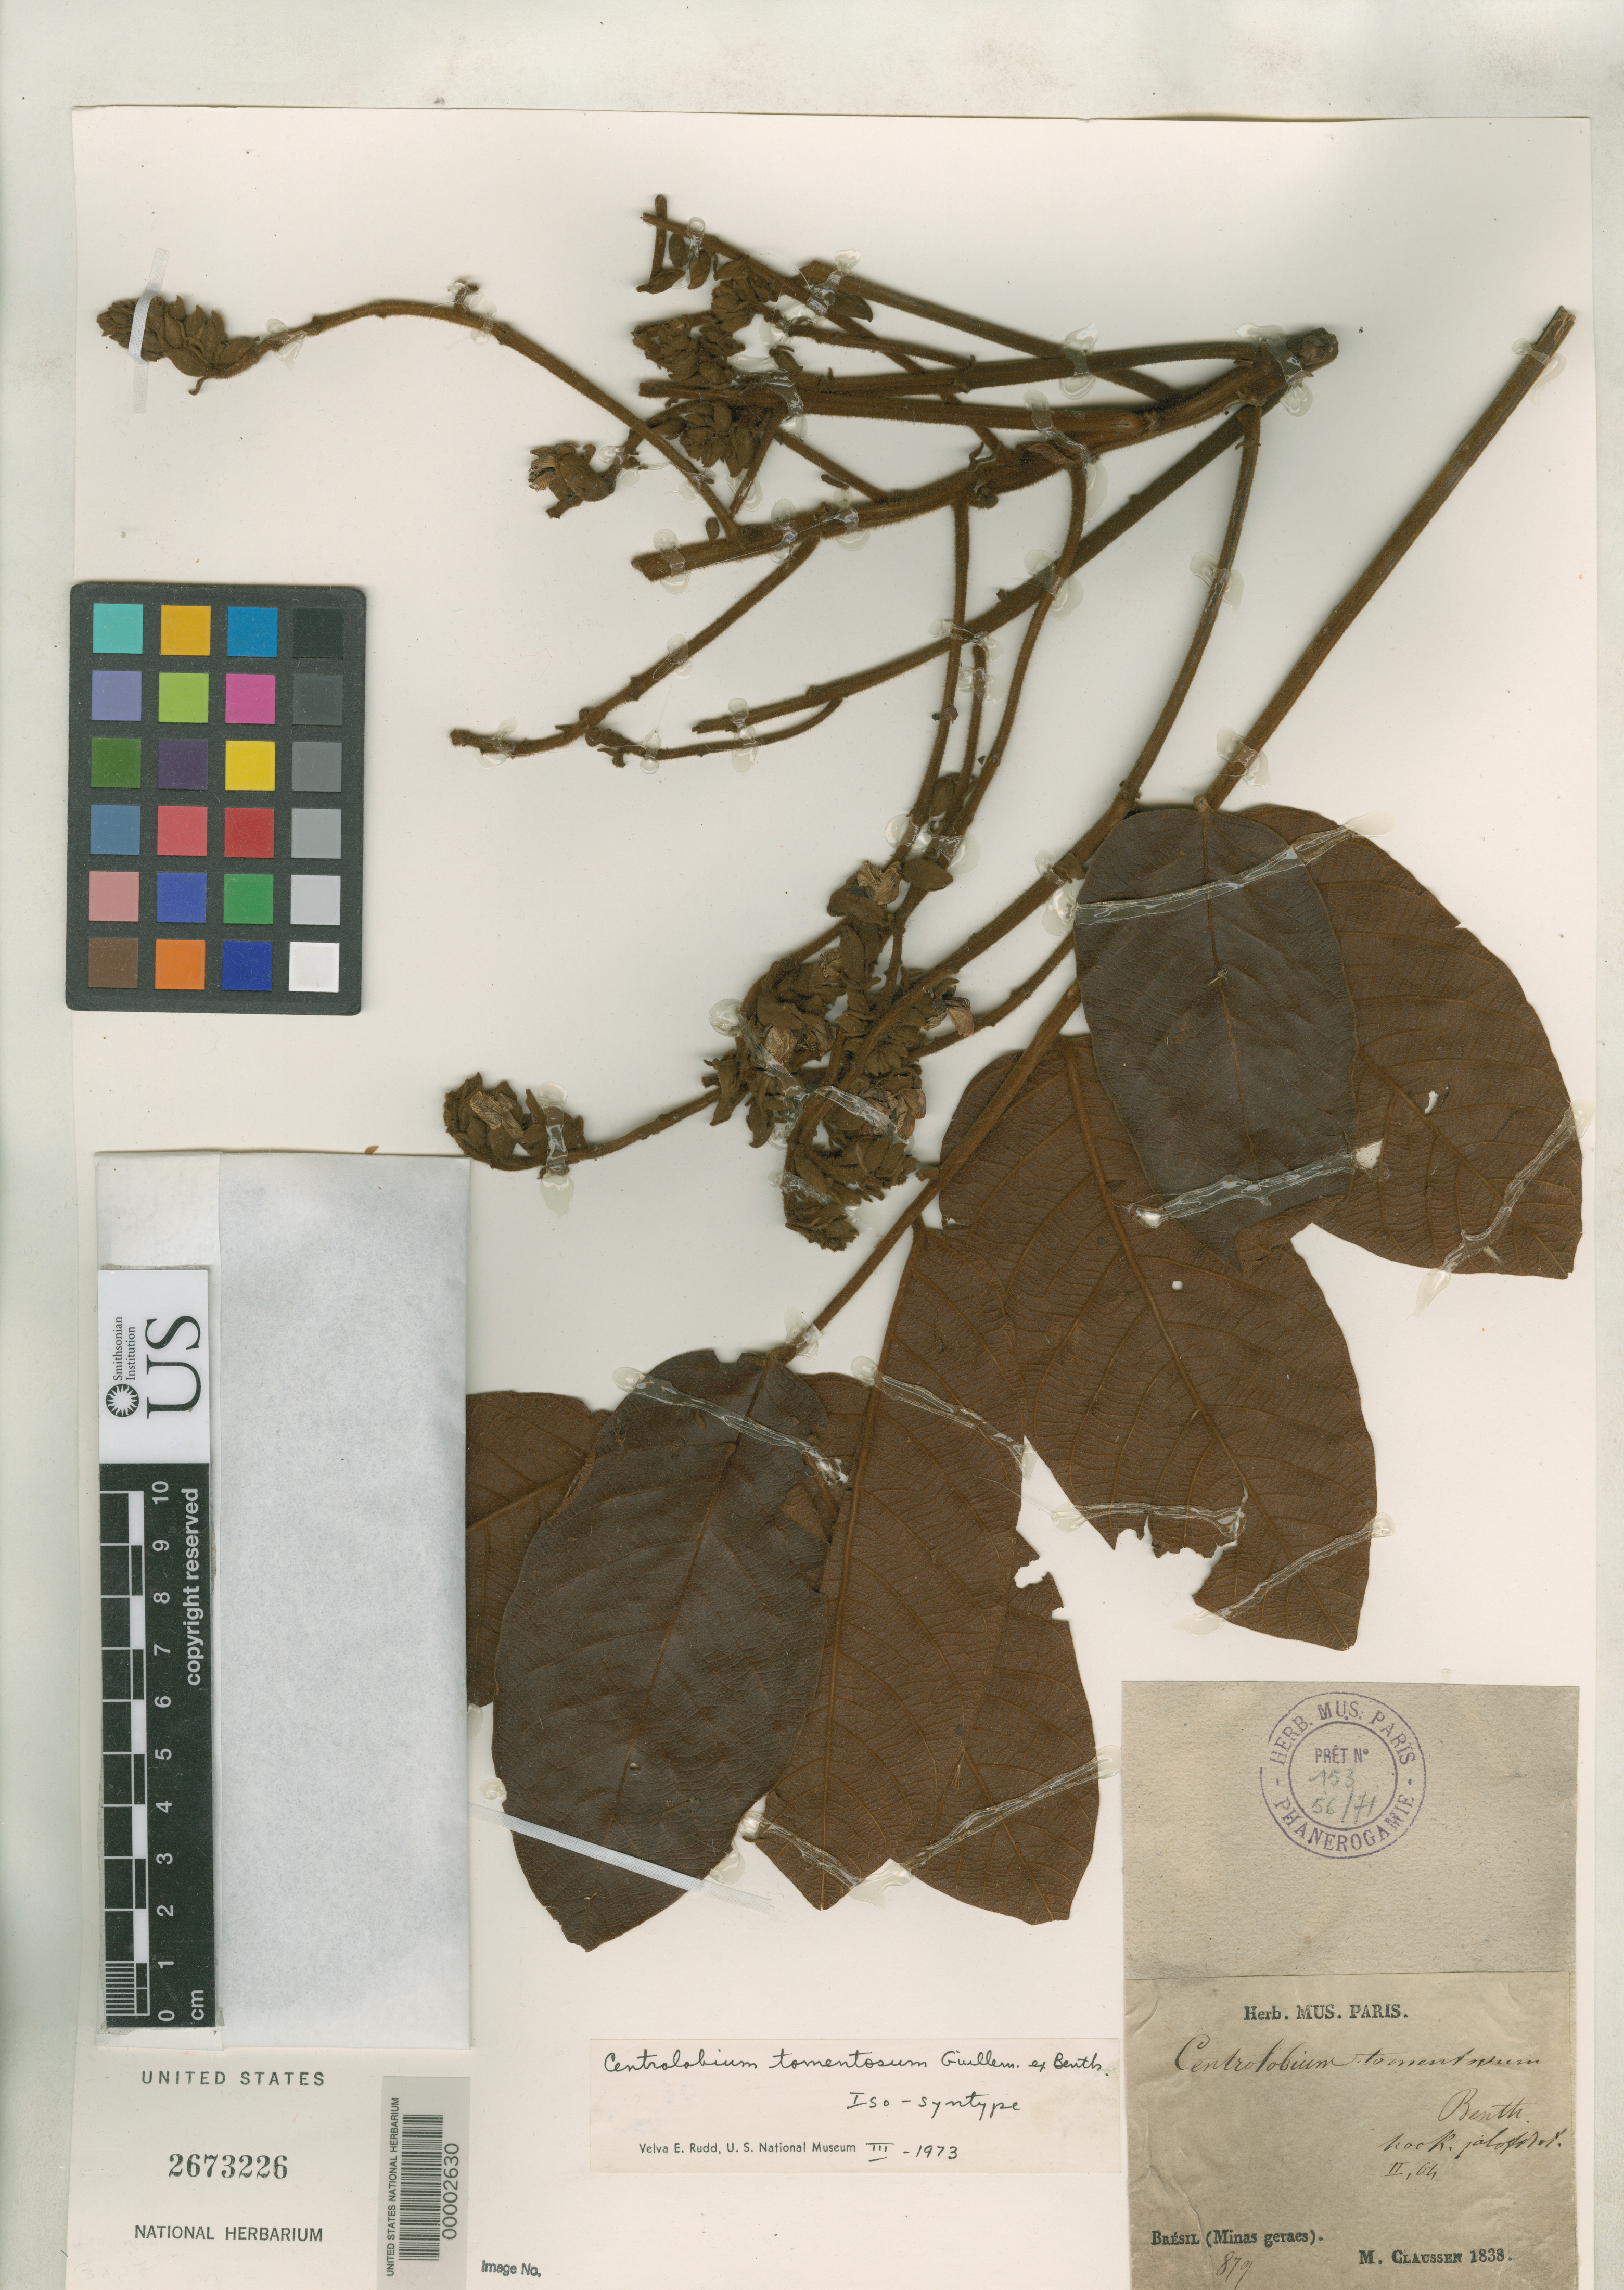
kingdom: Plantae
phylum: Tracheophyta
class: Magnoliopsida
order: Fabales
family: Fabaceae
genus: Centrolobium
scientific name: Centrolobium tomentosum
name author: Guill. ex Benth.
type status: Isosyntype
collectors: P. Claussen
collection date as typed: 1838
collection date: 1838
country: Brazil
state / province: Minas Gerais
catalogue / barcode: US 2673226